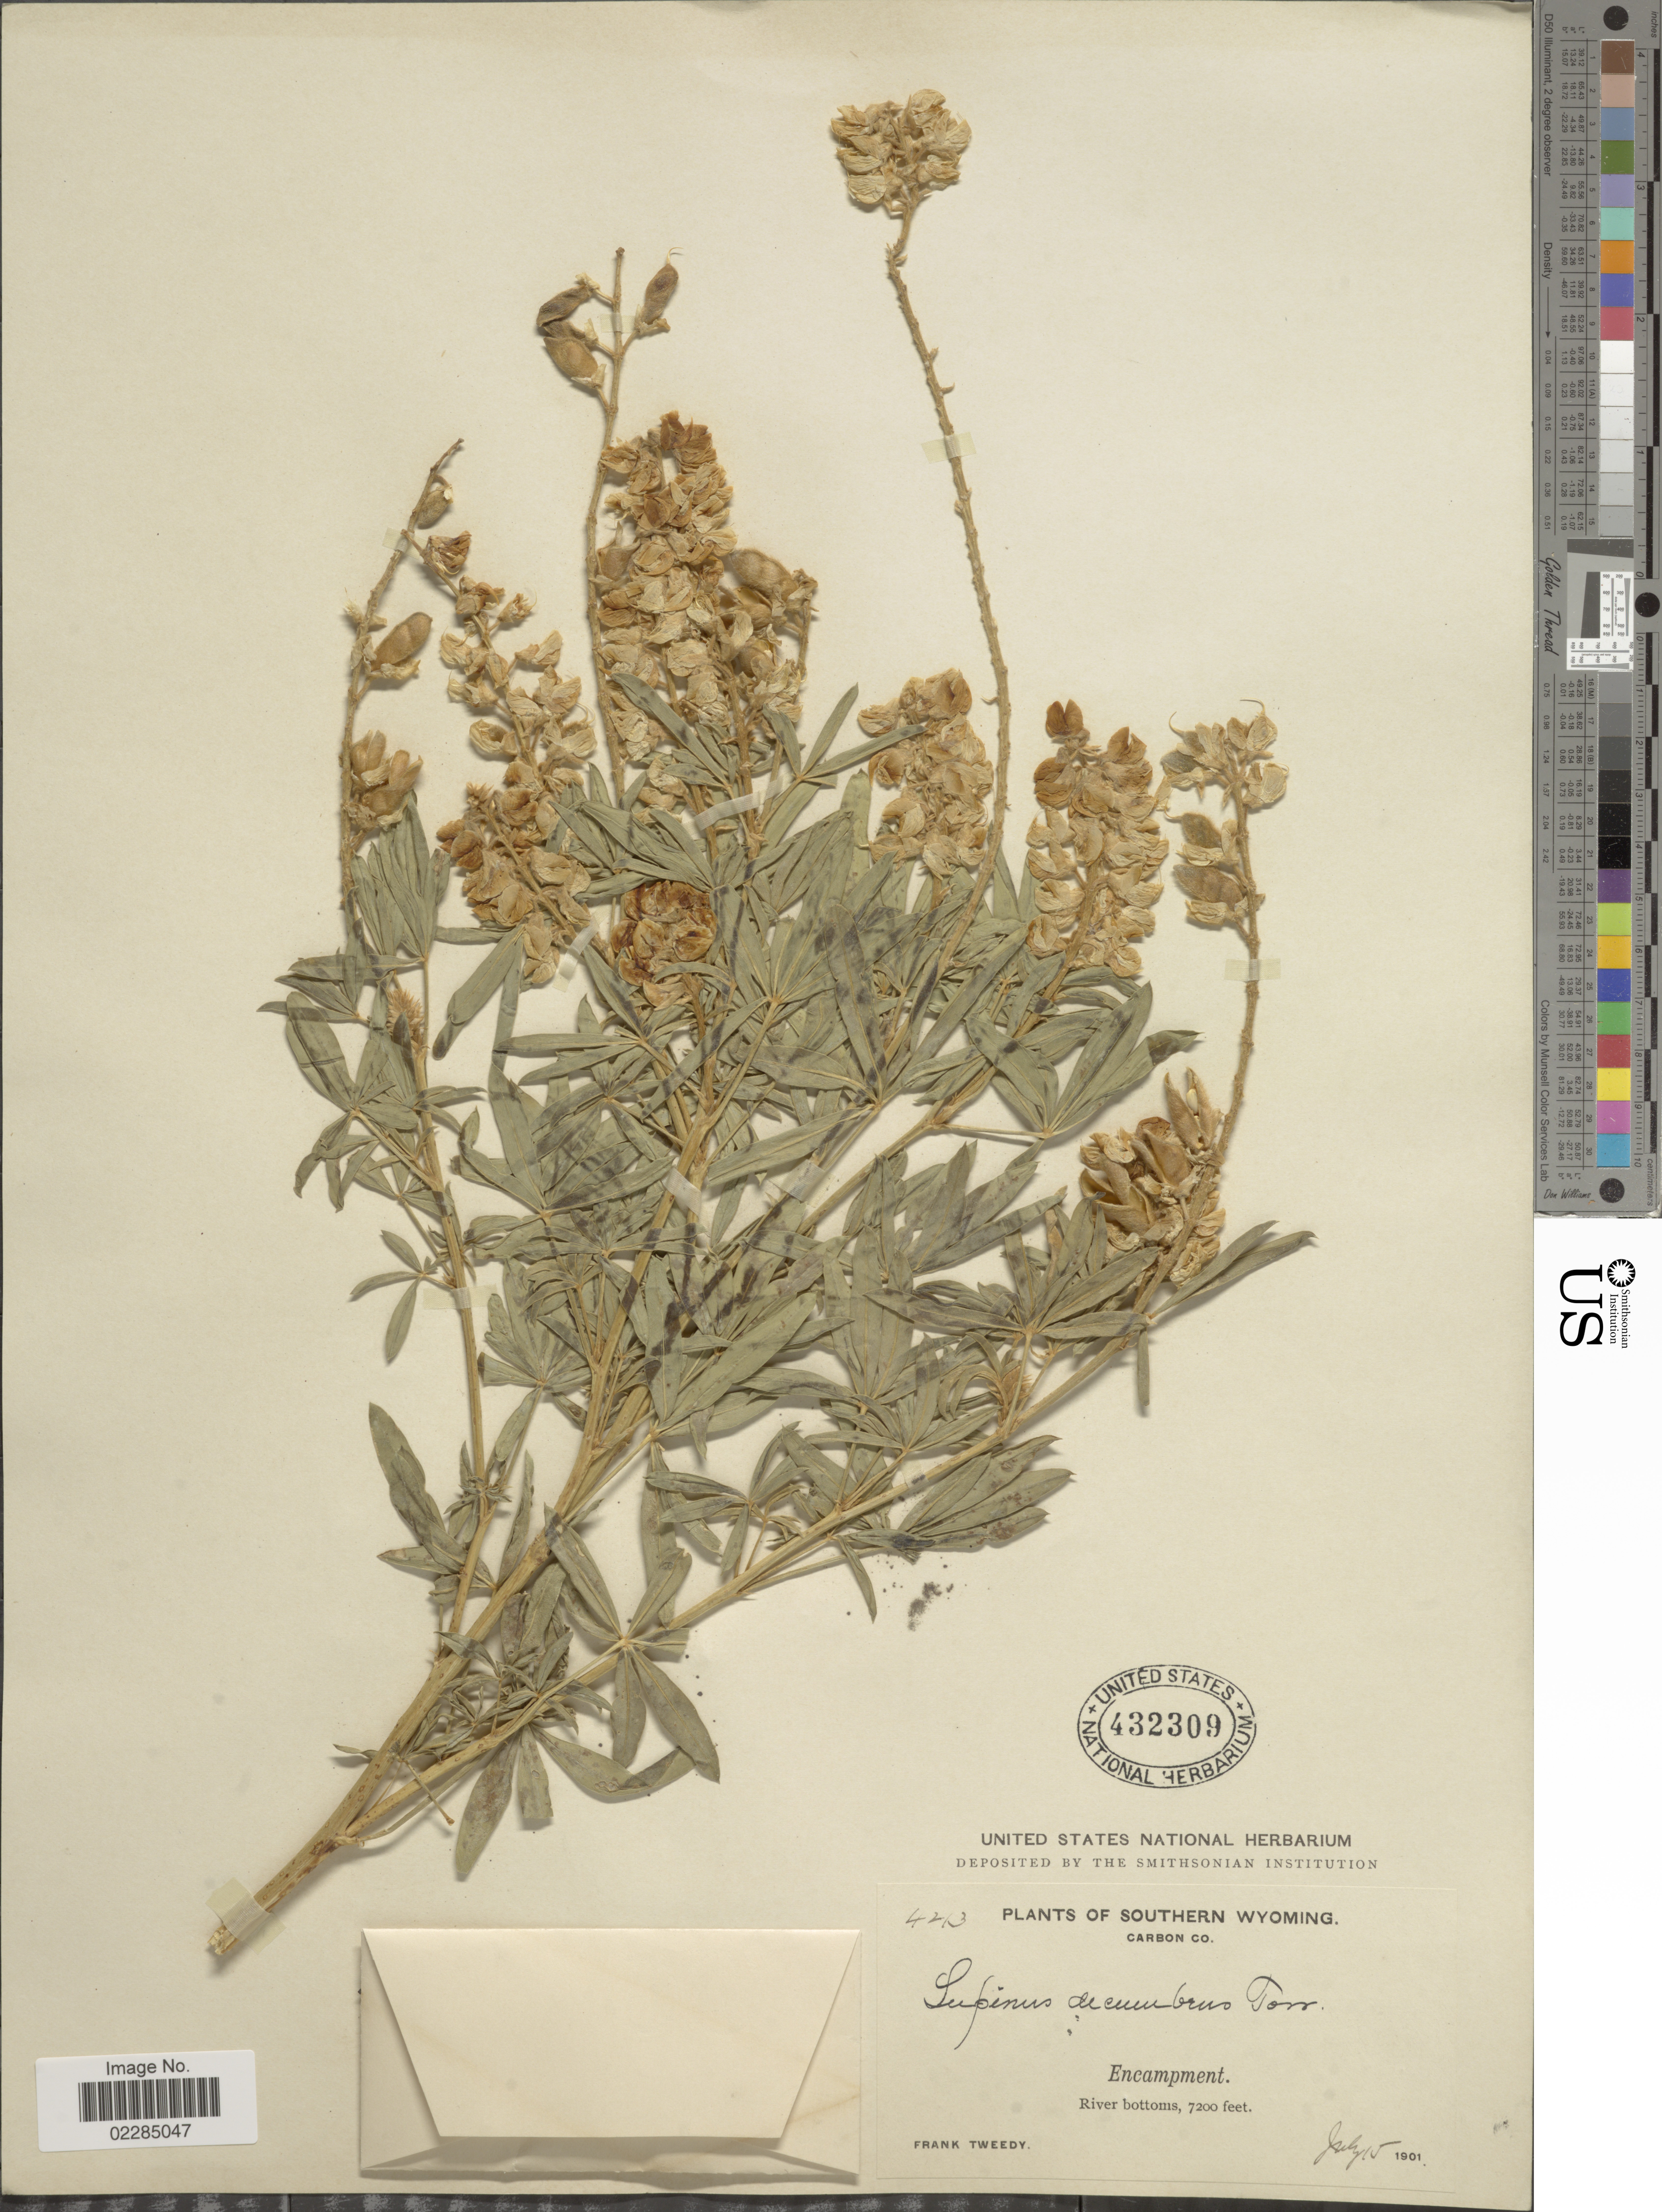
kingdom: Plantae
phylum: Tracheophyta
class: Magnoliopsida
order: Fabales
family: Fabaceae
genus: Lupinus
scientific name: Lupinus decumbens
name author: Torr.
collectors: F. Tweedy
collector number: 4213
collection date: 1901-07-15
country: United States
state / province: Wyoming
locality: Southern Wyoming. Carbon Co. Encampment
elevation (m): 2195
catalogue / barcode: US 432309